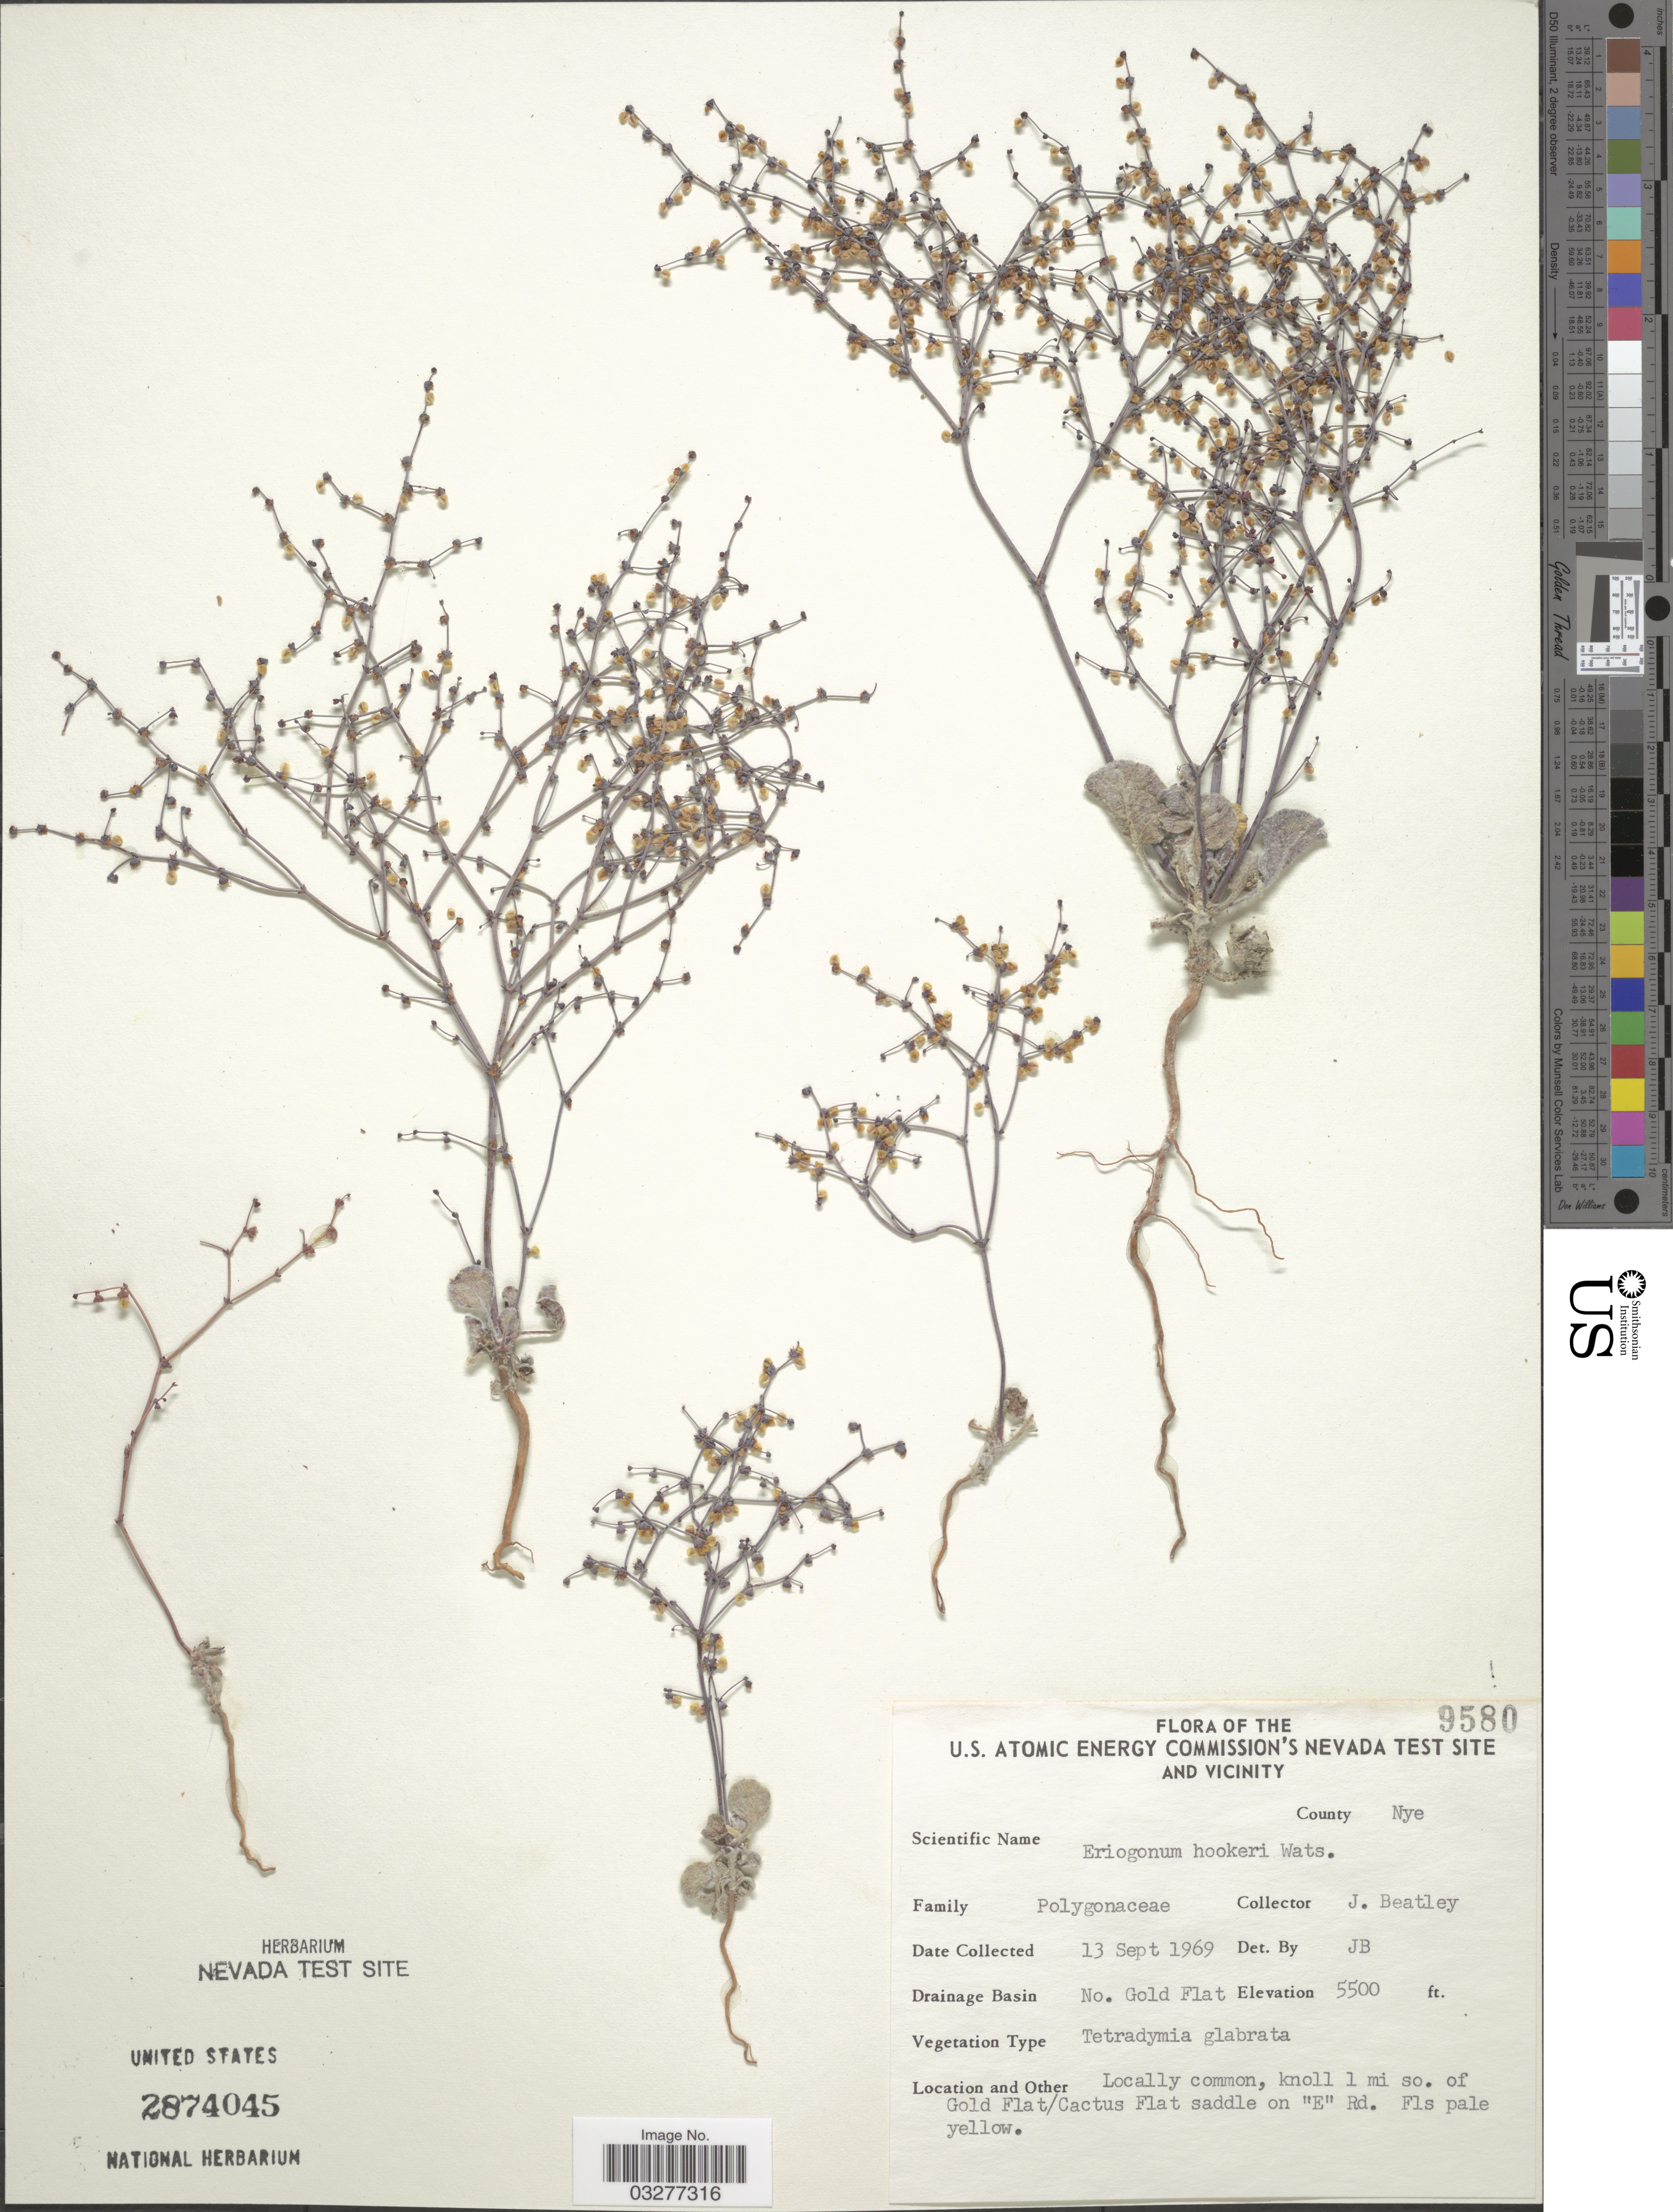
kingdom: Plantae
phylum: Tracheophyta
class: Magnoliopsida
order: Caryophyllales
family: Polygonaceae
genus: Eriogonum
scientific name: Eriogonum hookeri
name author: S. Watson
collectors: J. C. Beatley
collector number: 9580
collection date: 1969-09-13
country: United States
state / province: Nevada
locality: U. S. Atomic Energy Commission's Nevada Test Site and Vicinity. County Nye. Drainage Basin No. Gold Flat. Knoll 1 mi so. of Gold Flat/ Cactus Flat saddle on "E" Rd.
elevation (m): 1676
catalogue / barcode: US 2874045